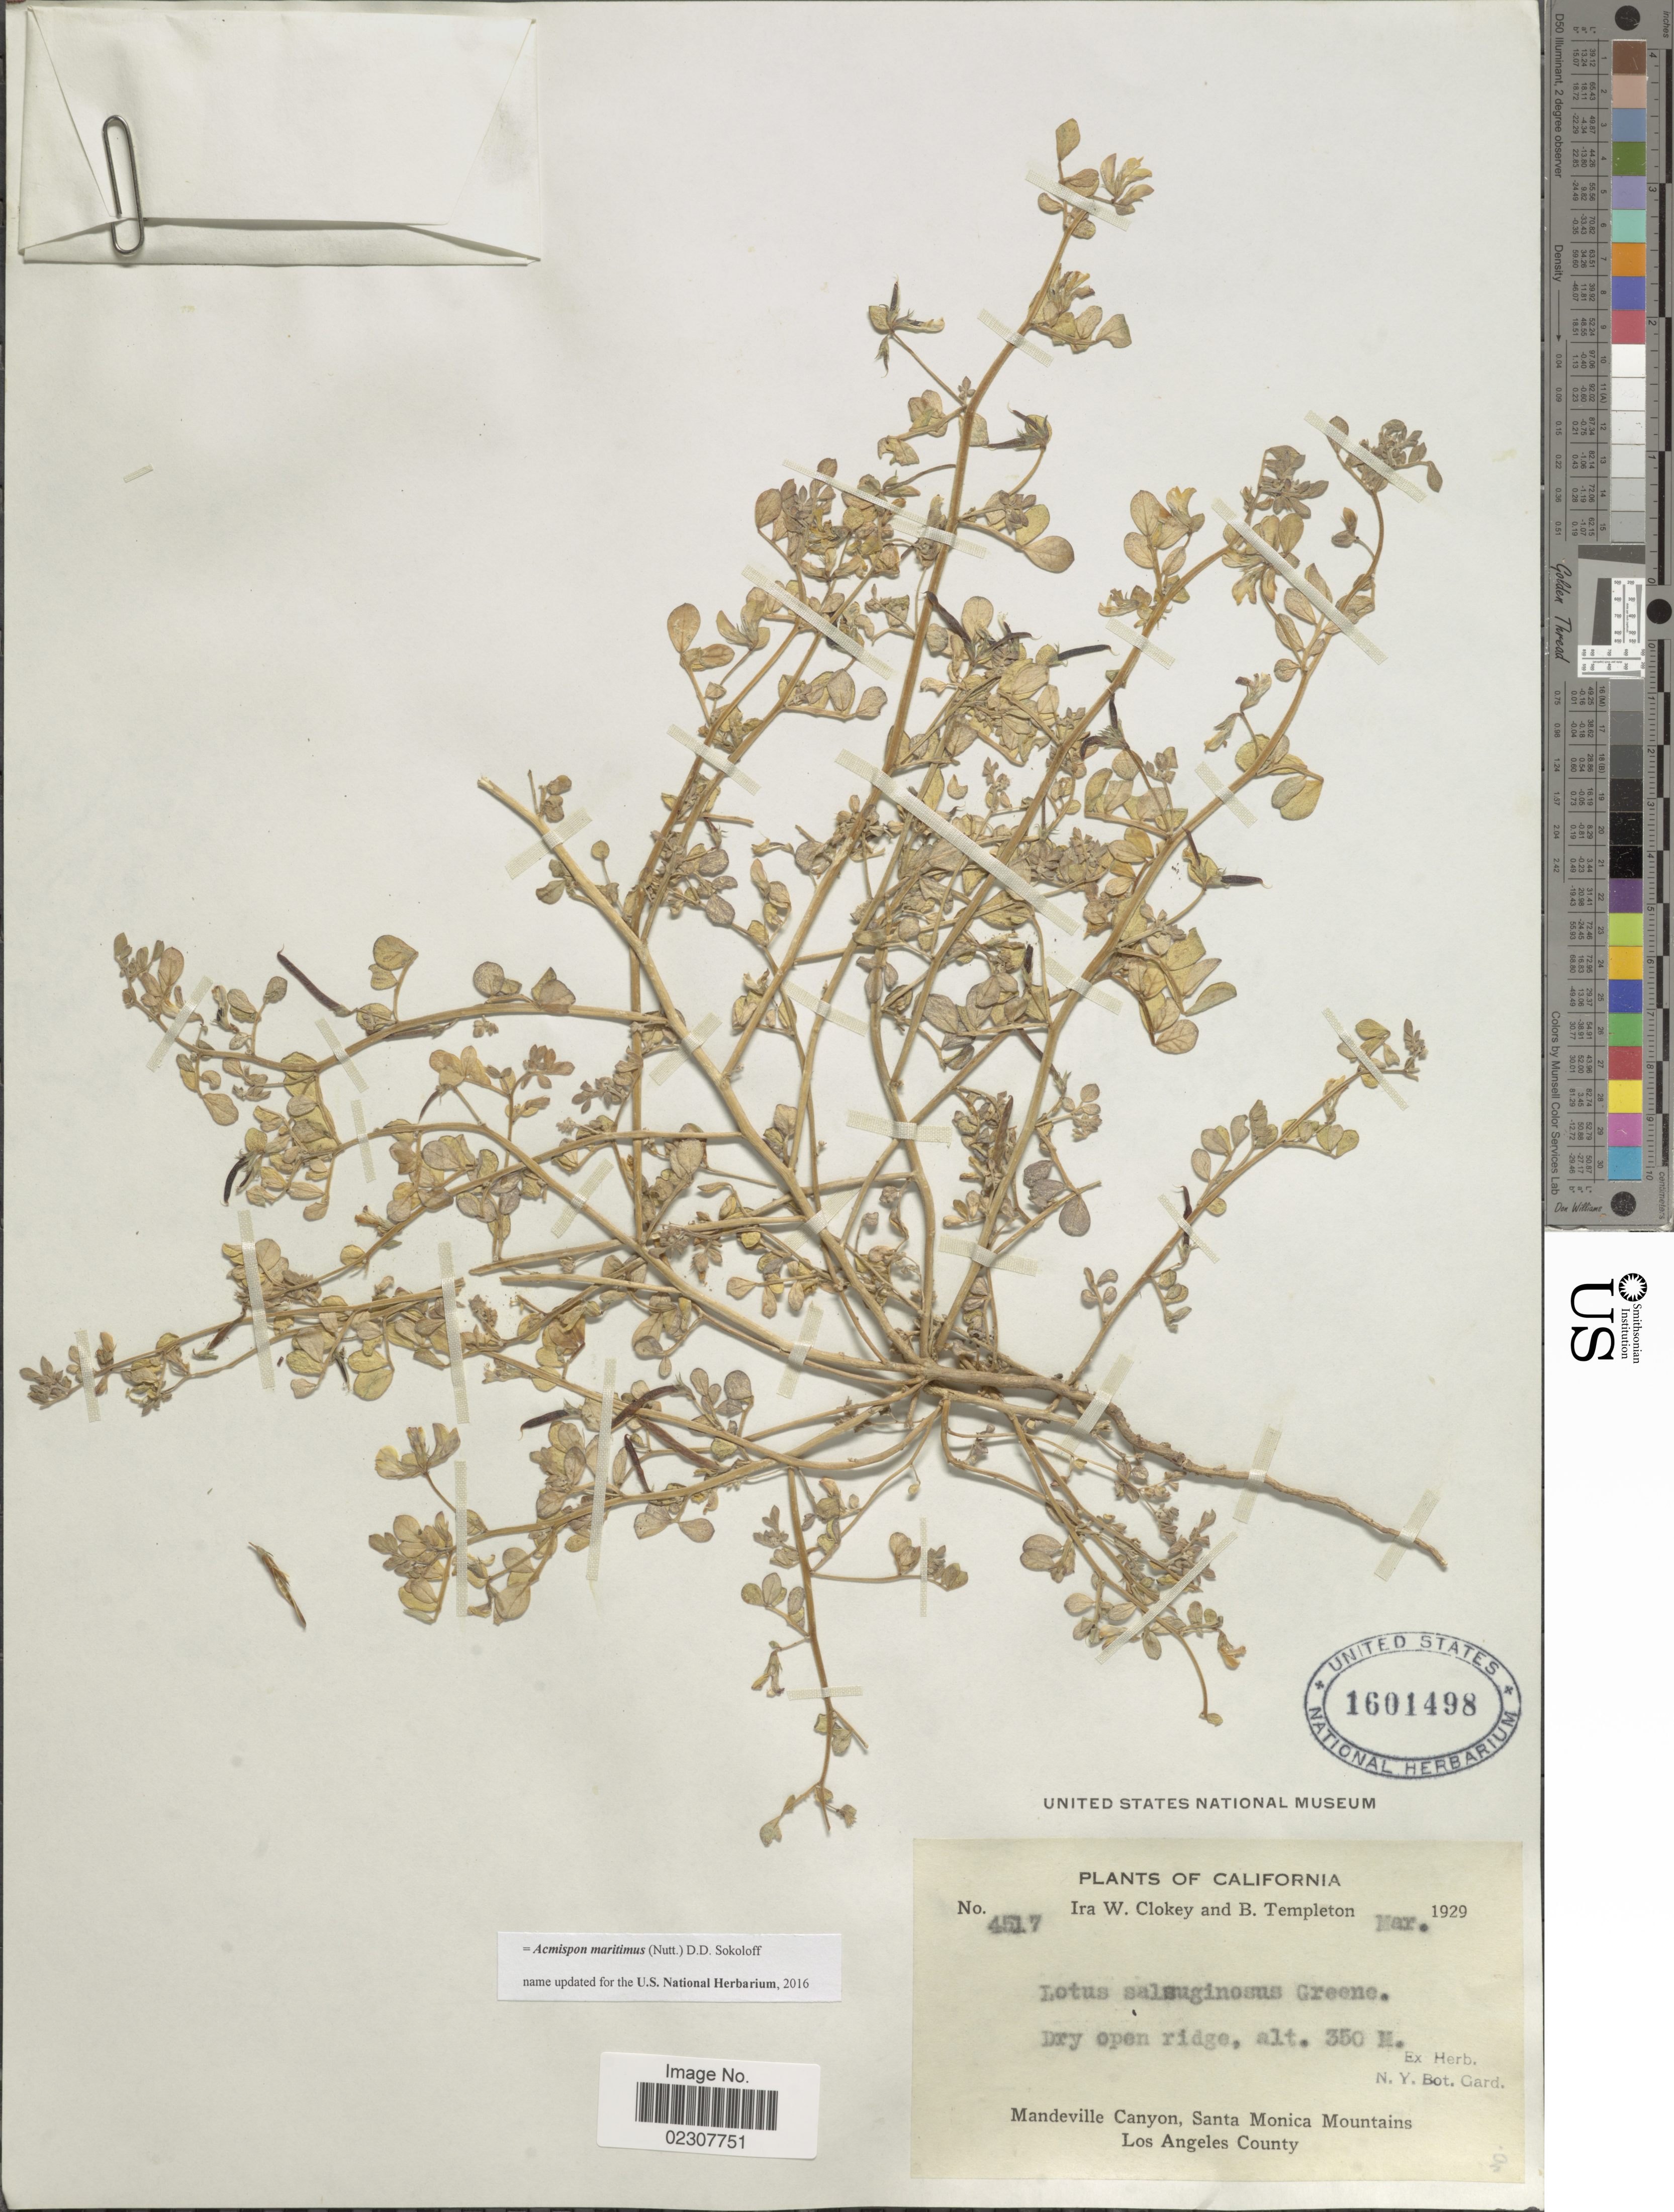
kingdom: Plantae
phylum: Tracheophyta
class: Magnoliopsida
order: Fabales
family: Fabaceae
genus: Acmispon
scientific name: Acmispon maritimus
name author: (Nutt.) D.D. Sokoloff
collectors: I. W. Clokey & B. Templeton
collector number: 4517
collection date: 1929-03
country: United States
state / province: California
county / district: Los Angeles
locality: Dry open ridge, Mandeville Canyon, Santa Monica Mountains, Los Angeles County.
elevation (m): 350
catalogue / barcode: US 1601498